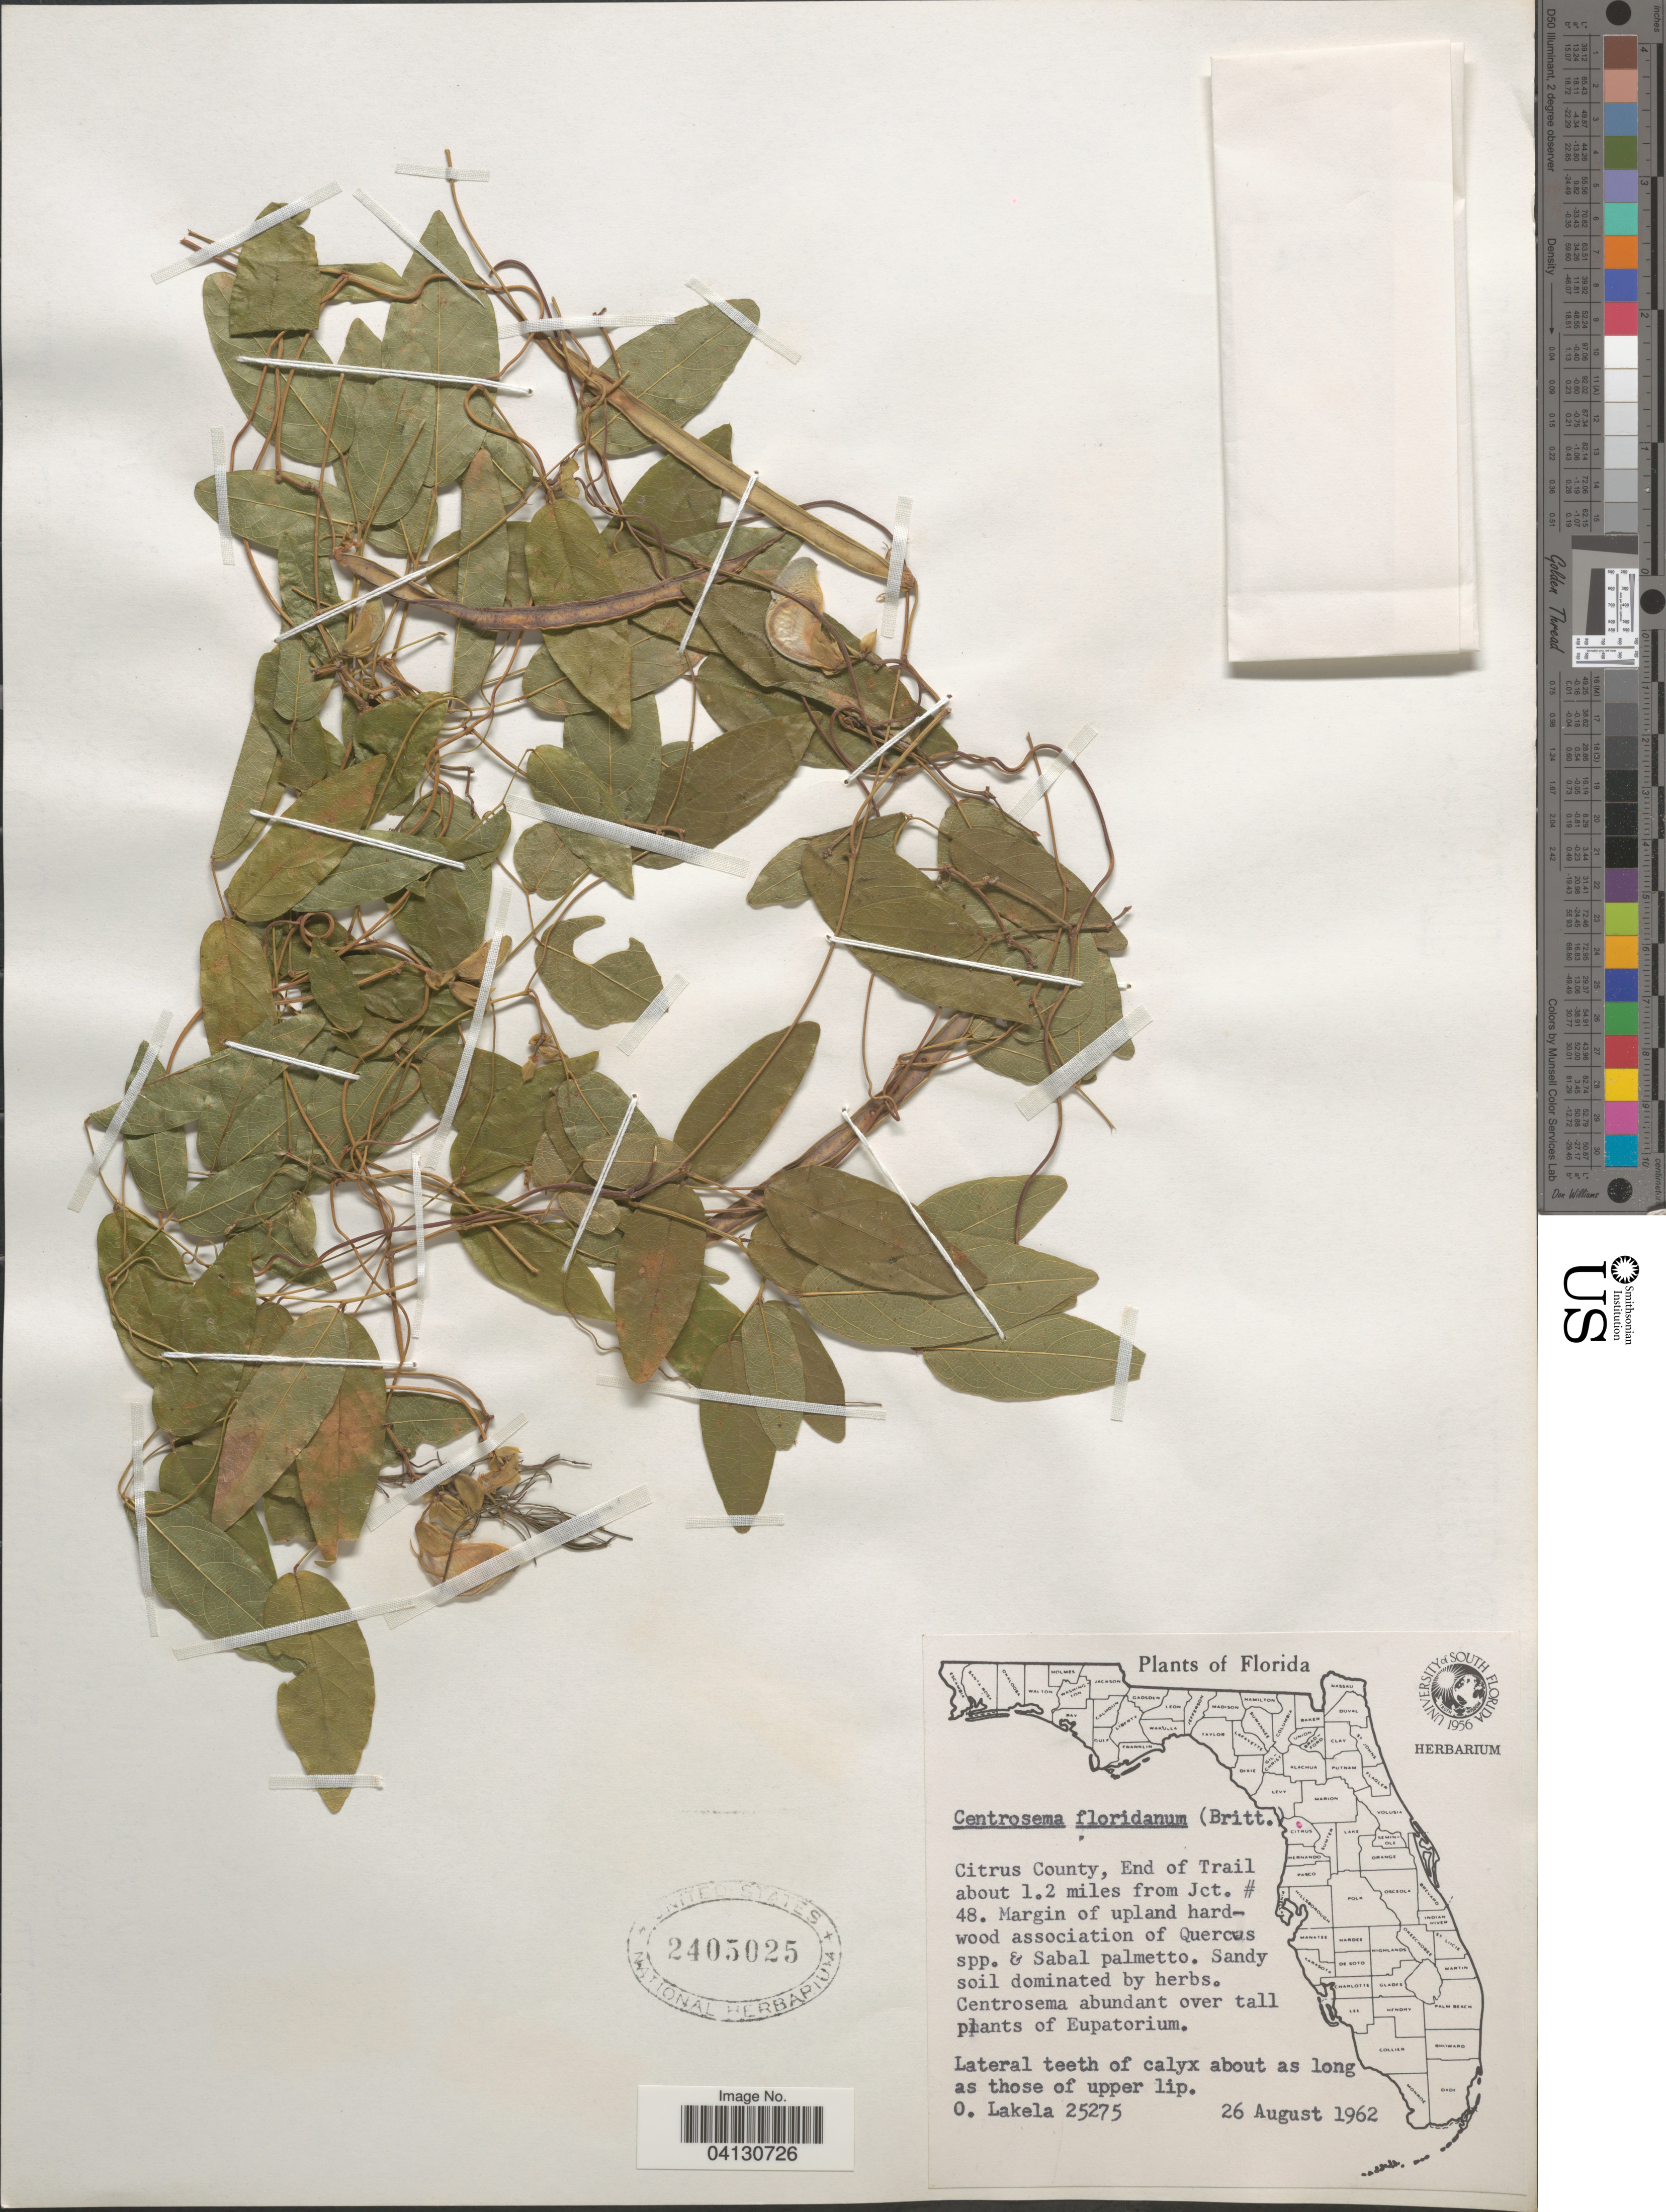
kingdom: Plantae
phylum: Tracheophyta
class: Magnoliopsida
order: Fabales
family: Fabaceae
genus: Centrosema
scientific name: Centrosema arenicola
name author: (Small) F.J. Herm.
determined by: Isley, Duane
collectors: O. Lakela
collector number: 25275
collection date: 1962-08-26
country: United States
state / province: Florida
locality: Citrus County, End of Trail about 1.2 miles from Jct. #48.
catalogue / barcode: US 2405025